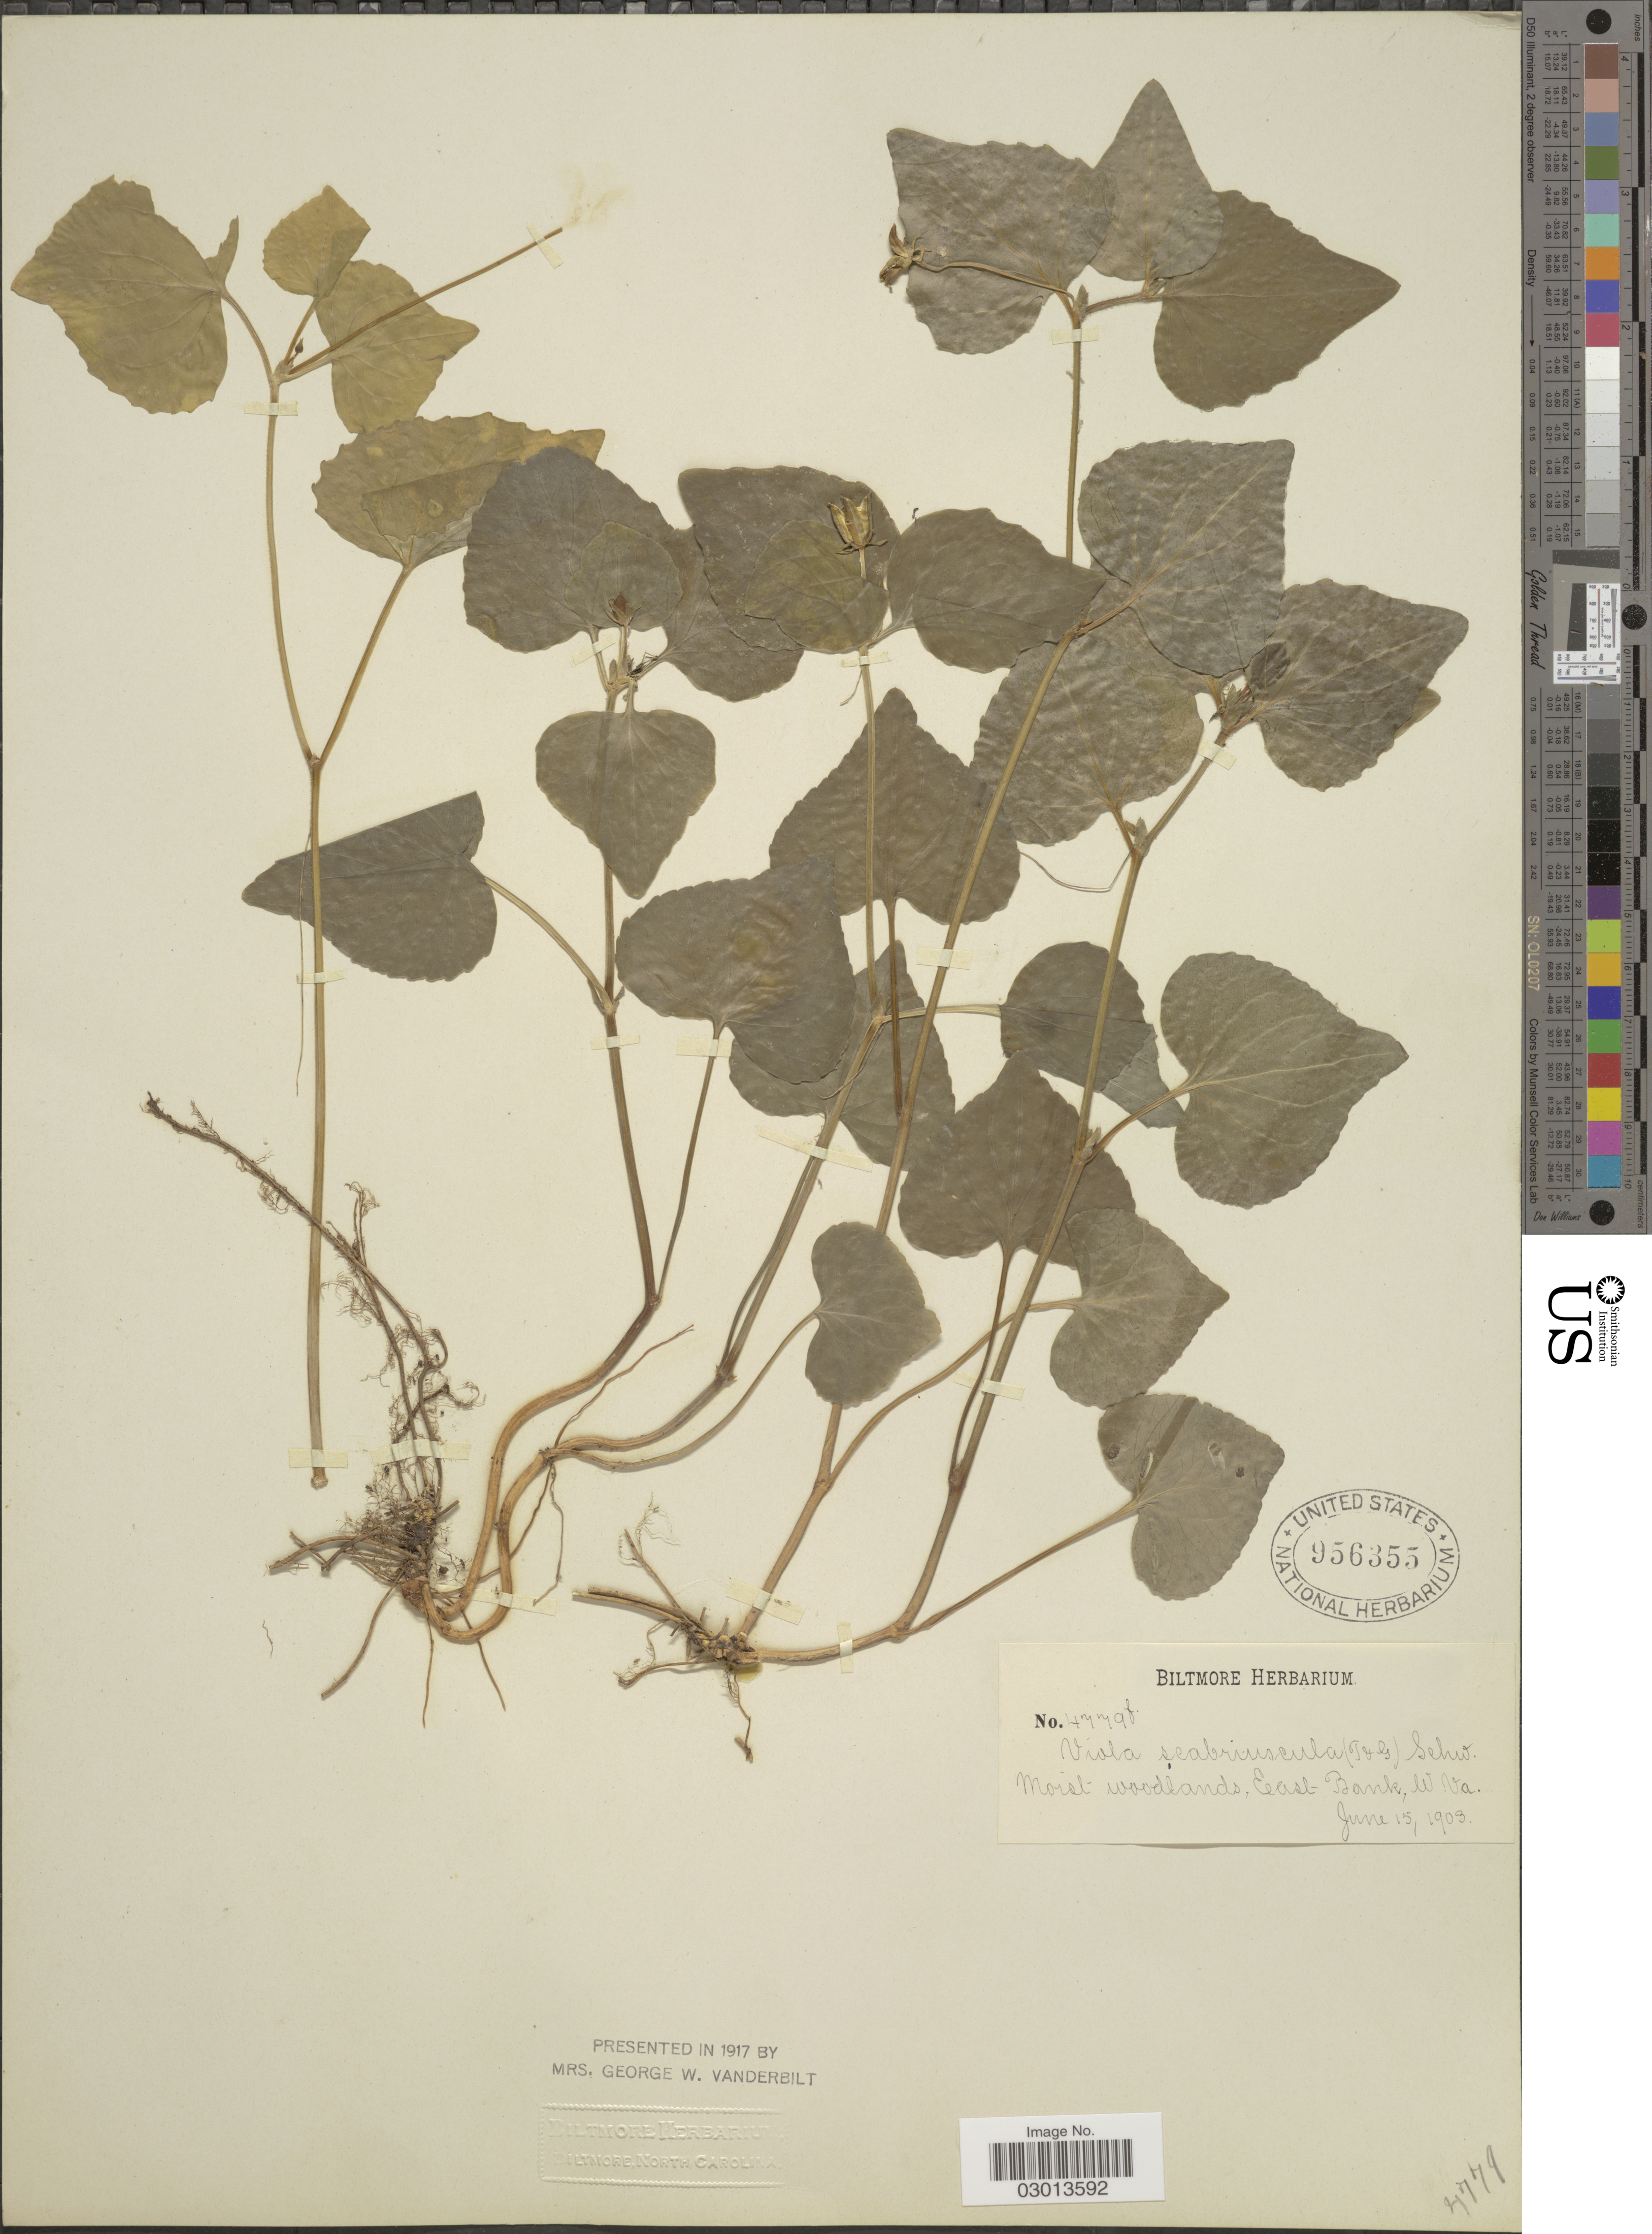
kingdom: Plantae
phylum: Tracheophyta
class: Magnoliopsida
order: Malpighiales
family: Violaceae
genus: Viola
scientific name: Viola pensylvanica var. leiocarpa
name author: (Fernald & Wiegand) Fernald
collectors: ex herb. Biltmore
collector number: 4779f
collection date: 1903-06-15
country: United States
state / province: West Virginia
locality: East Bank, W.Va.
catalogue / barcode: US 956355